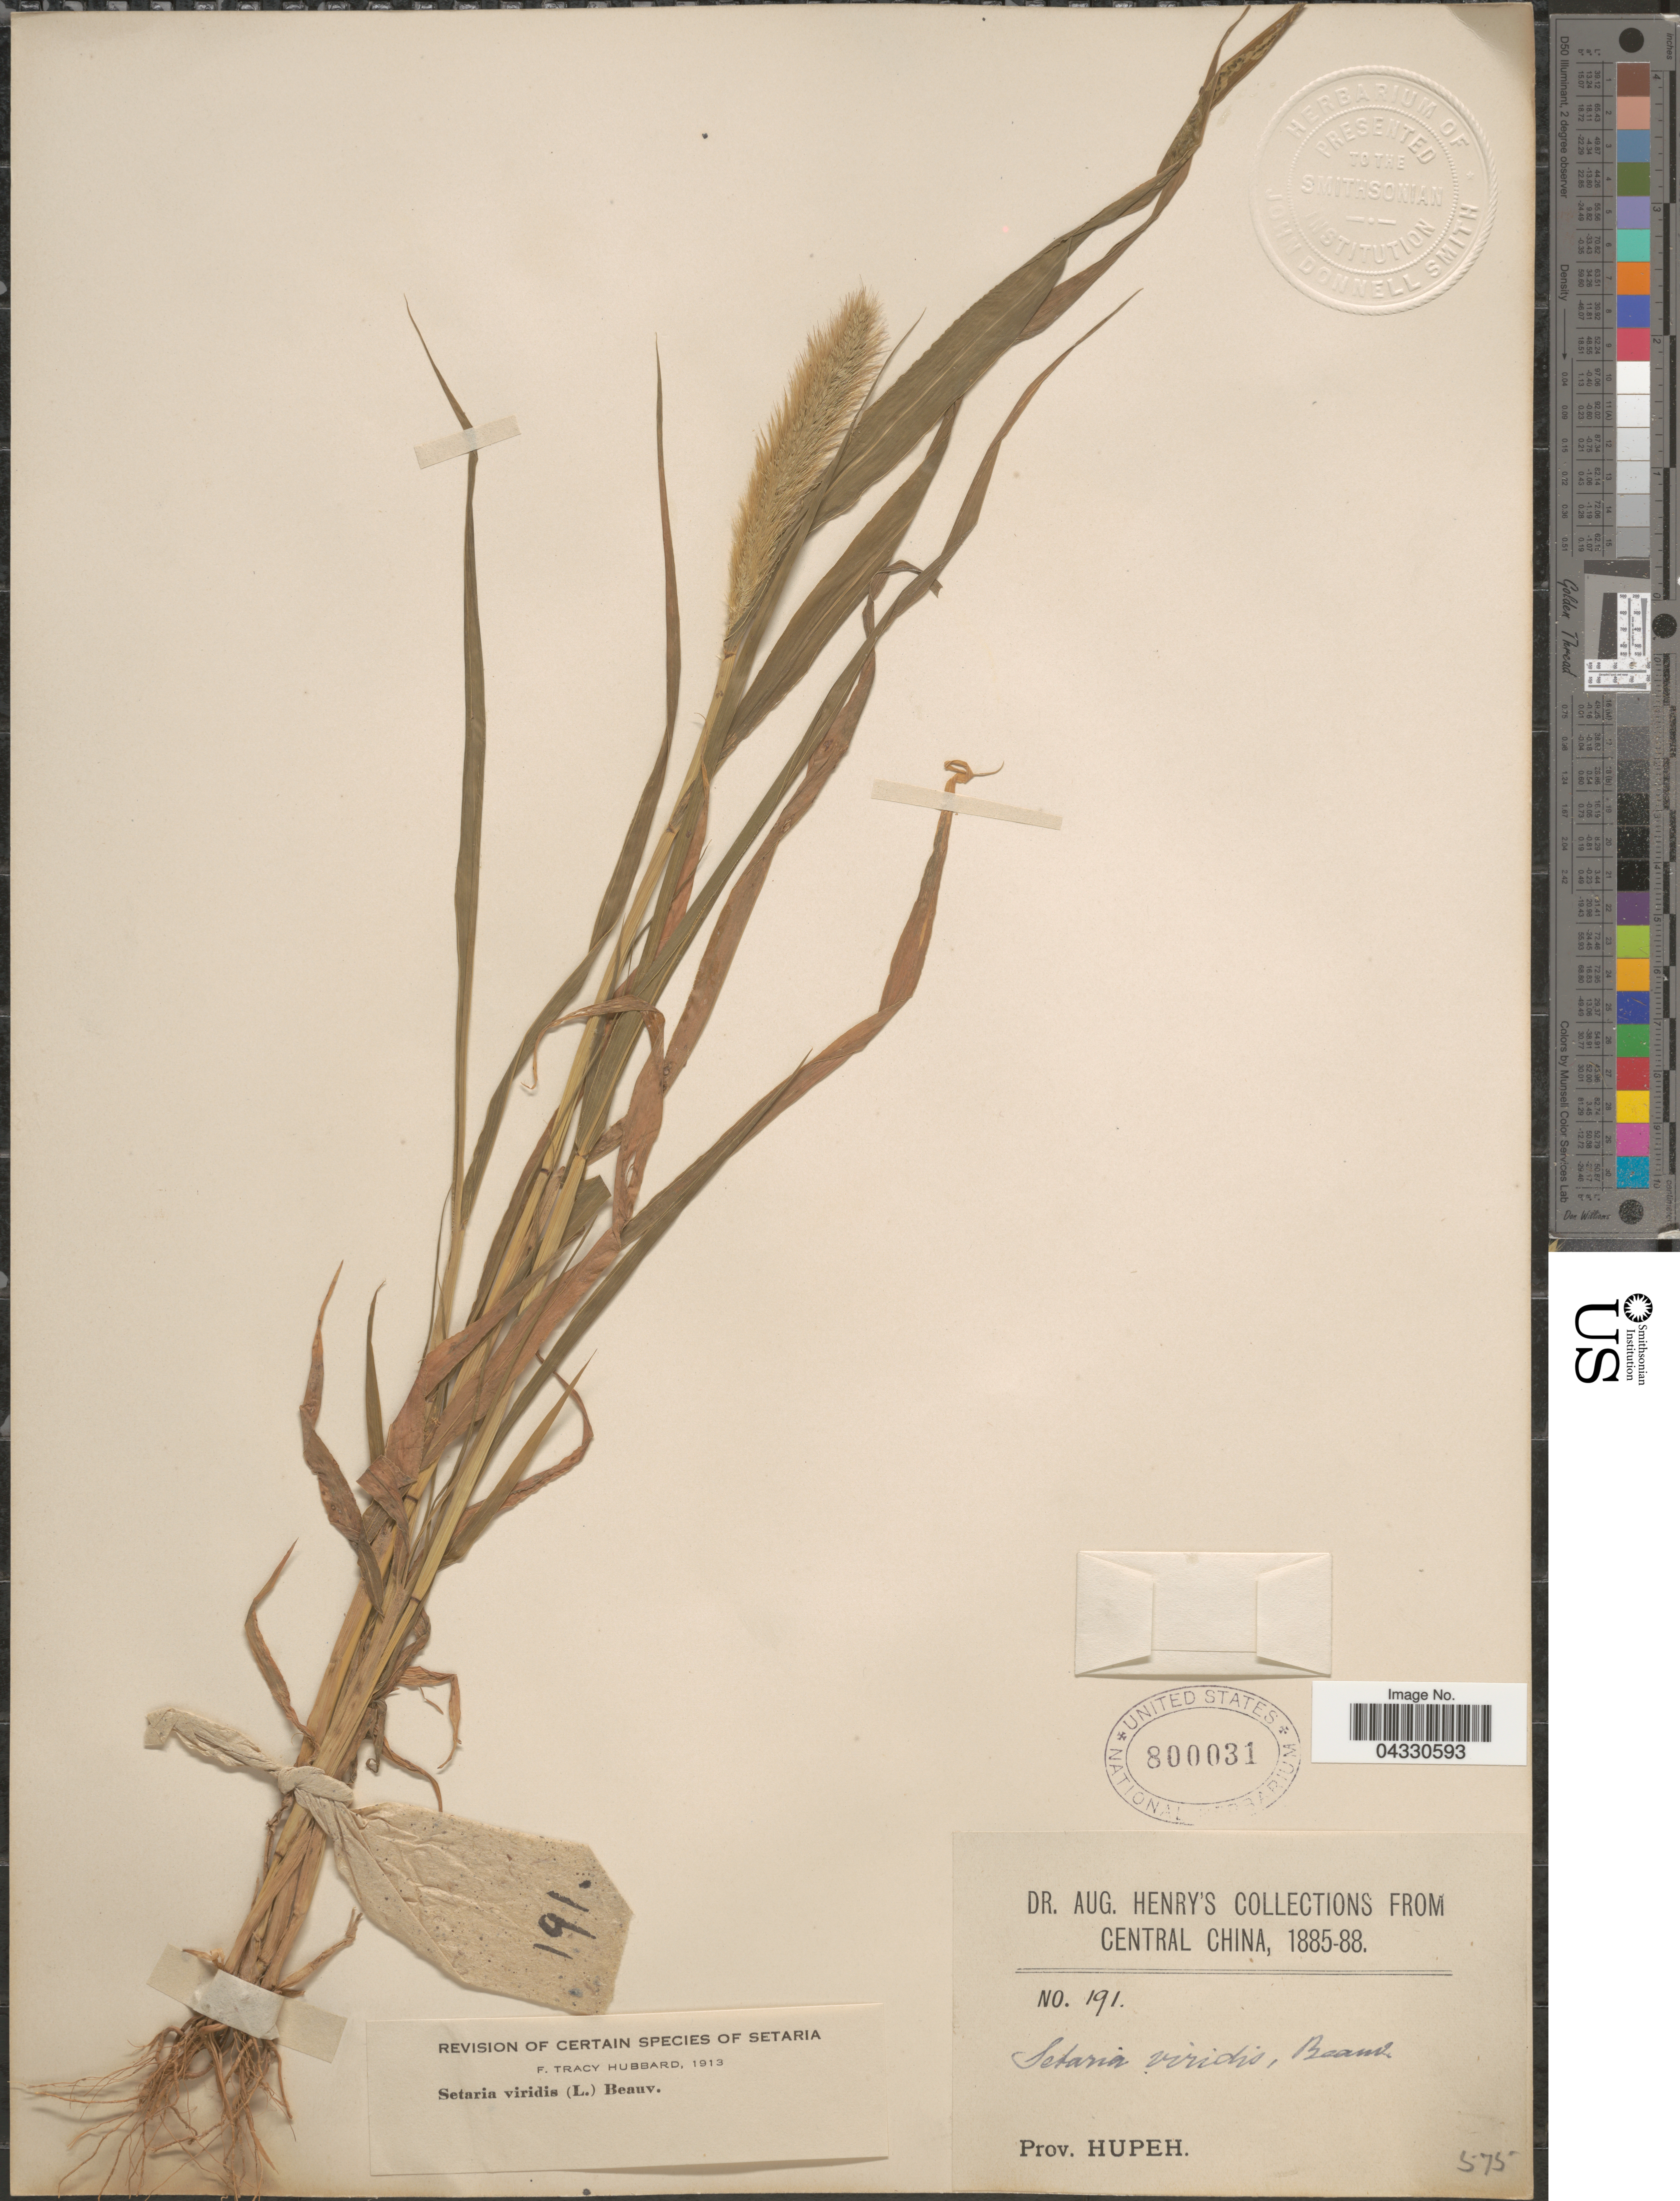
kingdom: Plantae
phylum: Tracheophyta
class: Liliopsida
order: Poales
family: Poaceae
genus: Setaria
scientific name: Setaria viridis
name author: (L.) P. Beauv.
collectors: A. Henry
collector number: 191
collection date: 1885/1888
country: China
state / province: Hubei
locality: Central China. Prov. Hupeh.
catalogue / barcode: US 800031